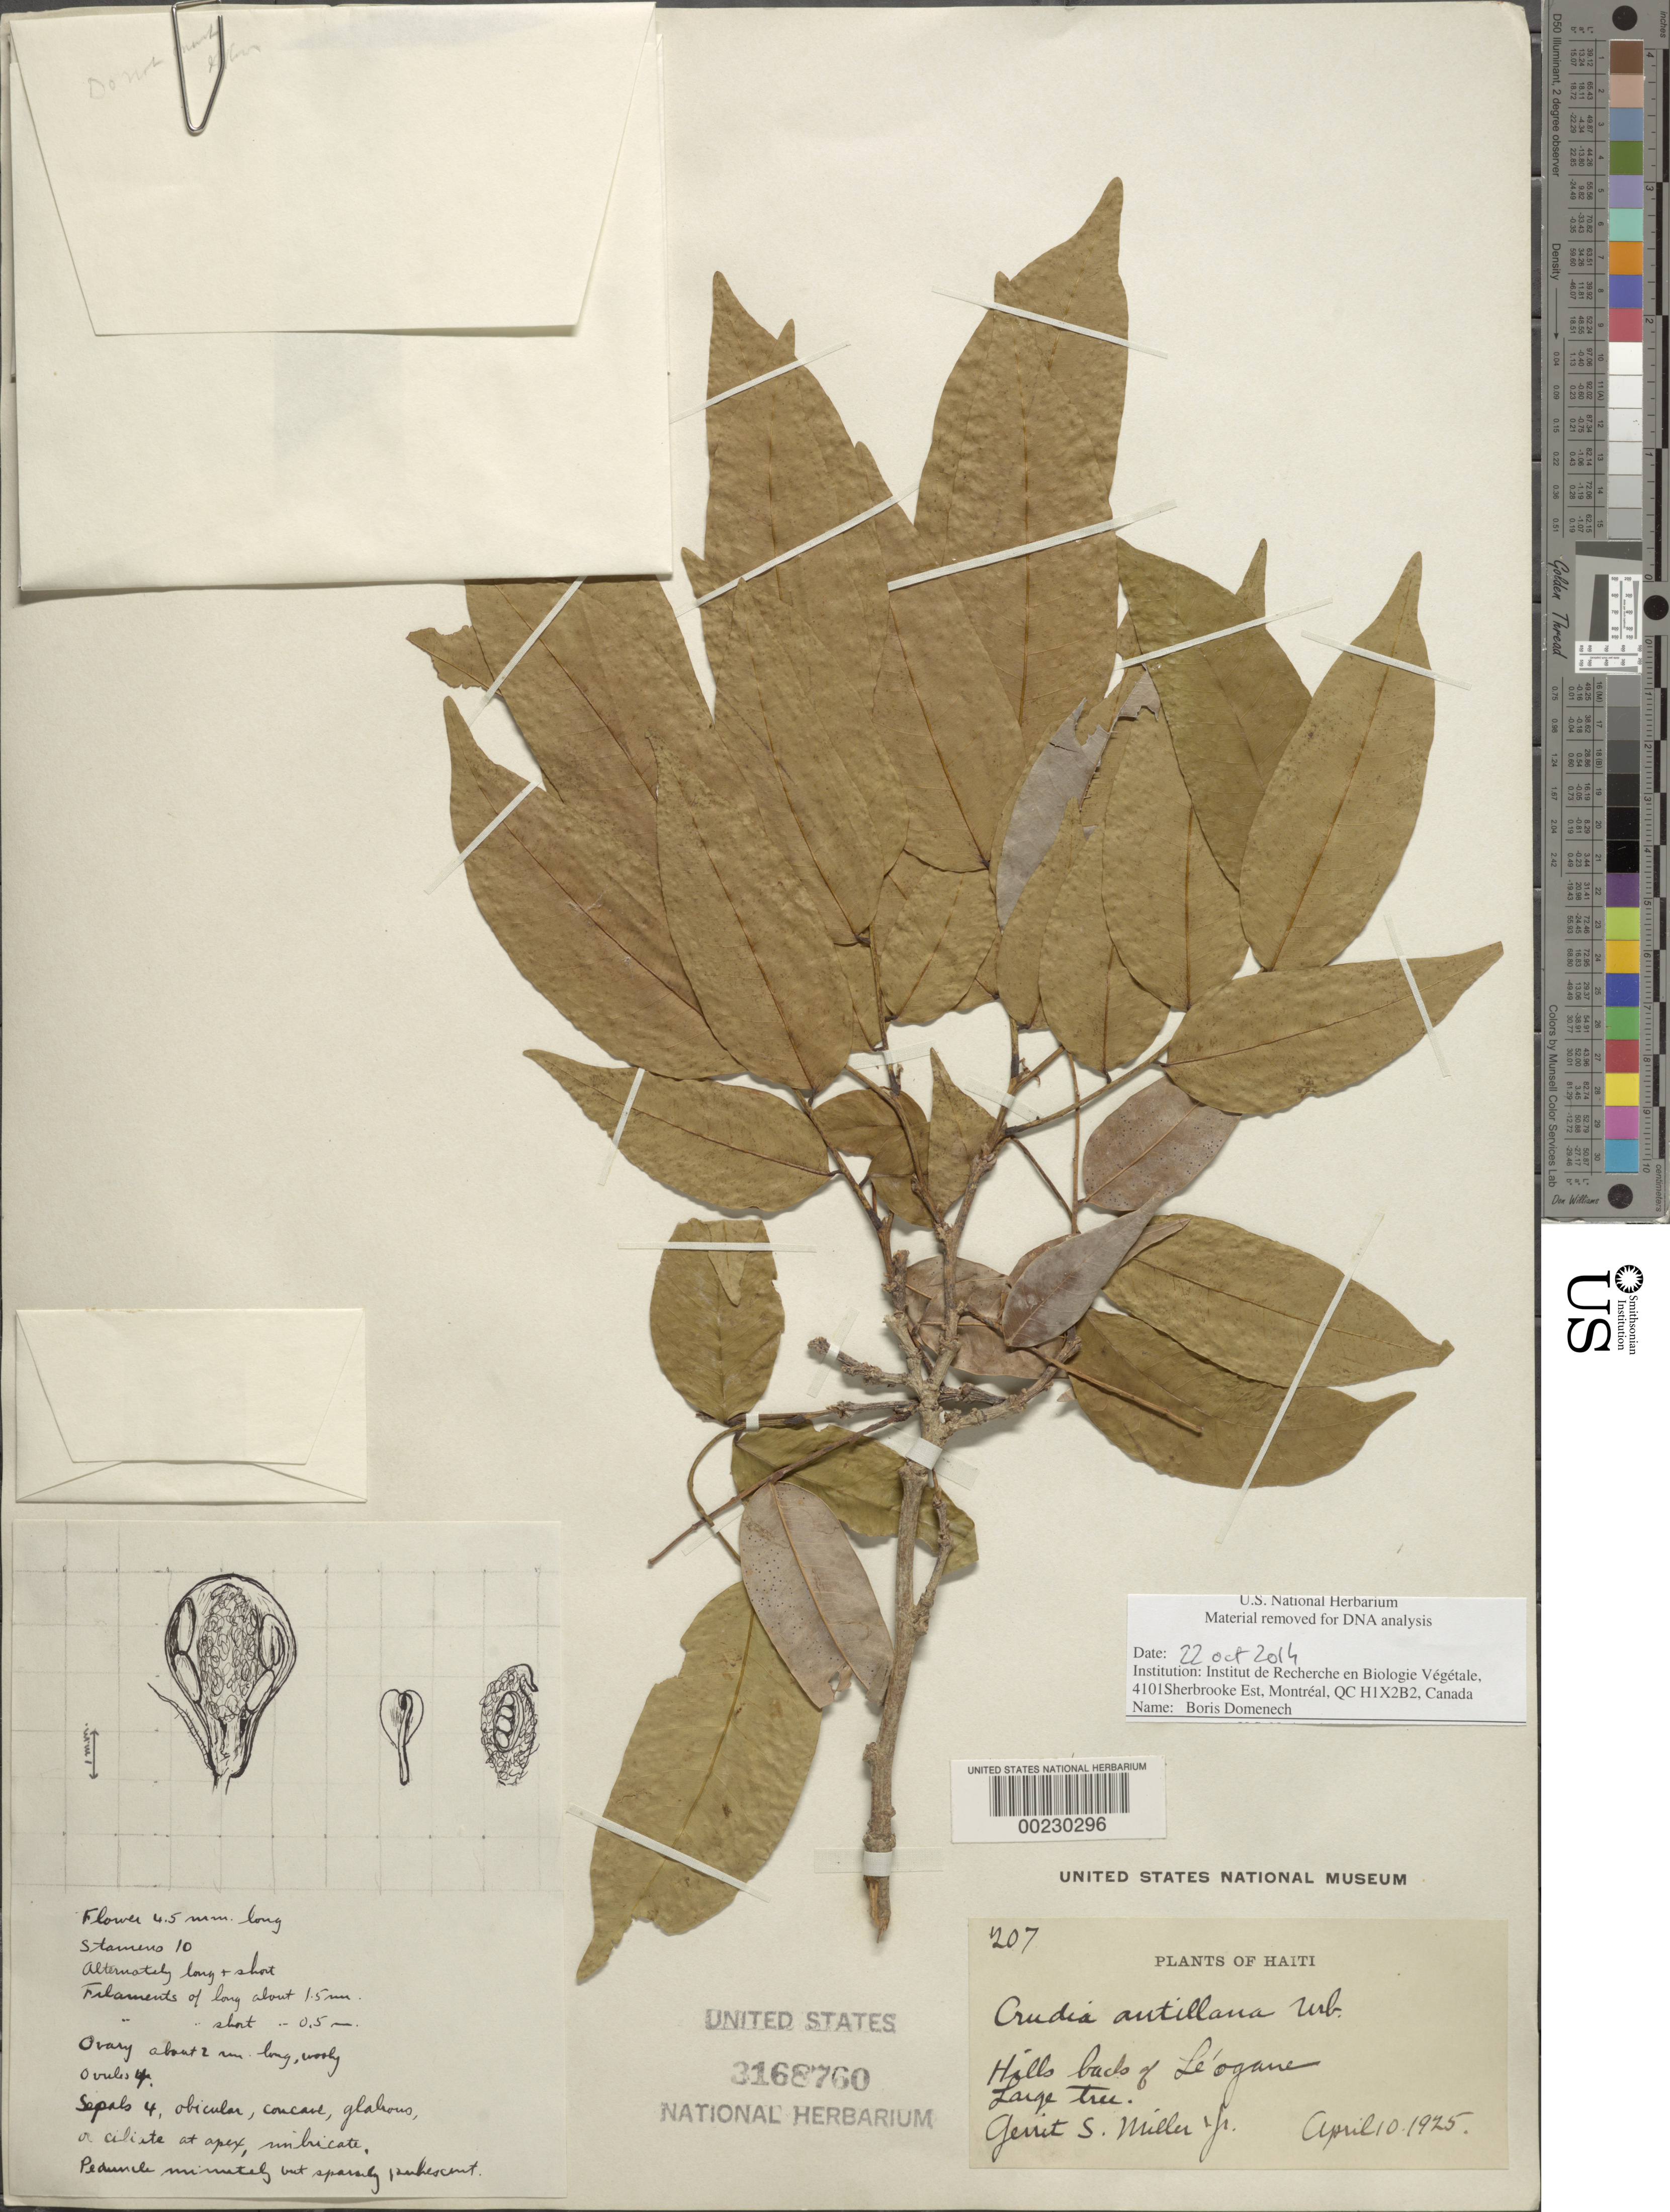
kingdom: Plantae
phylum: Tracheophyta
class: Magnoliopsida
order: Fabales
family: Fabaceae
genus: Crudia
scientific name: Crudia antillana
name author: Urb.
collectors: J. S. Miller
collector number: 207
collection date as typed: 10 Apr 1925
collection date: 1925-04-10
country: Haiti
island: Hispaniola Island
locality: Hills back of le'ogane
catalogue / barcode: US 3168760